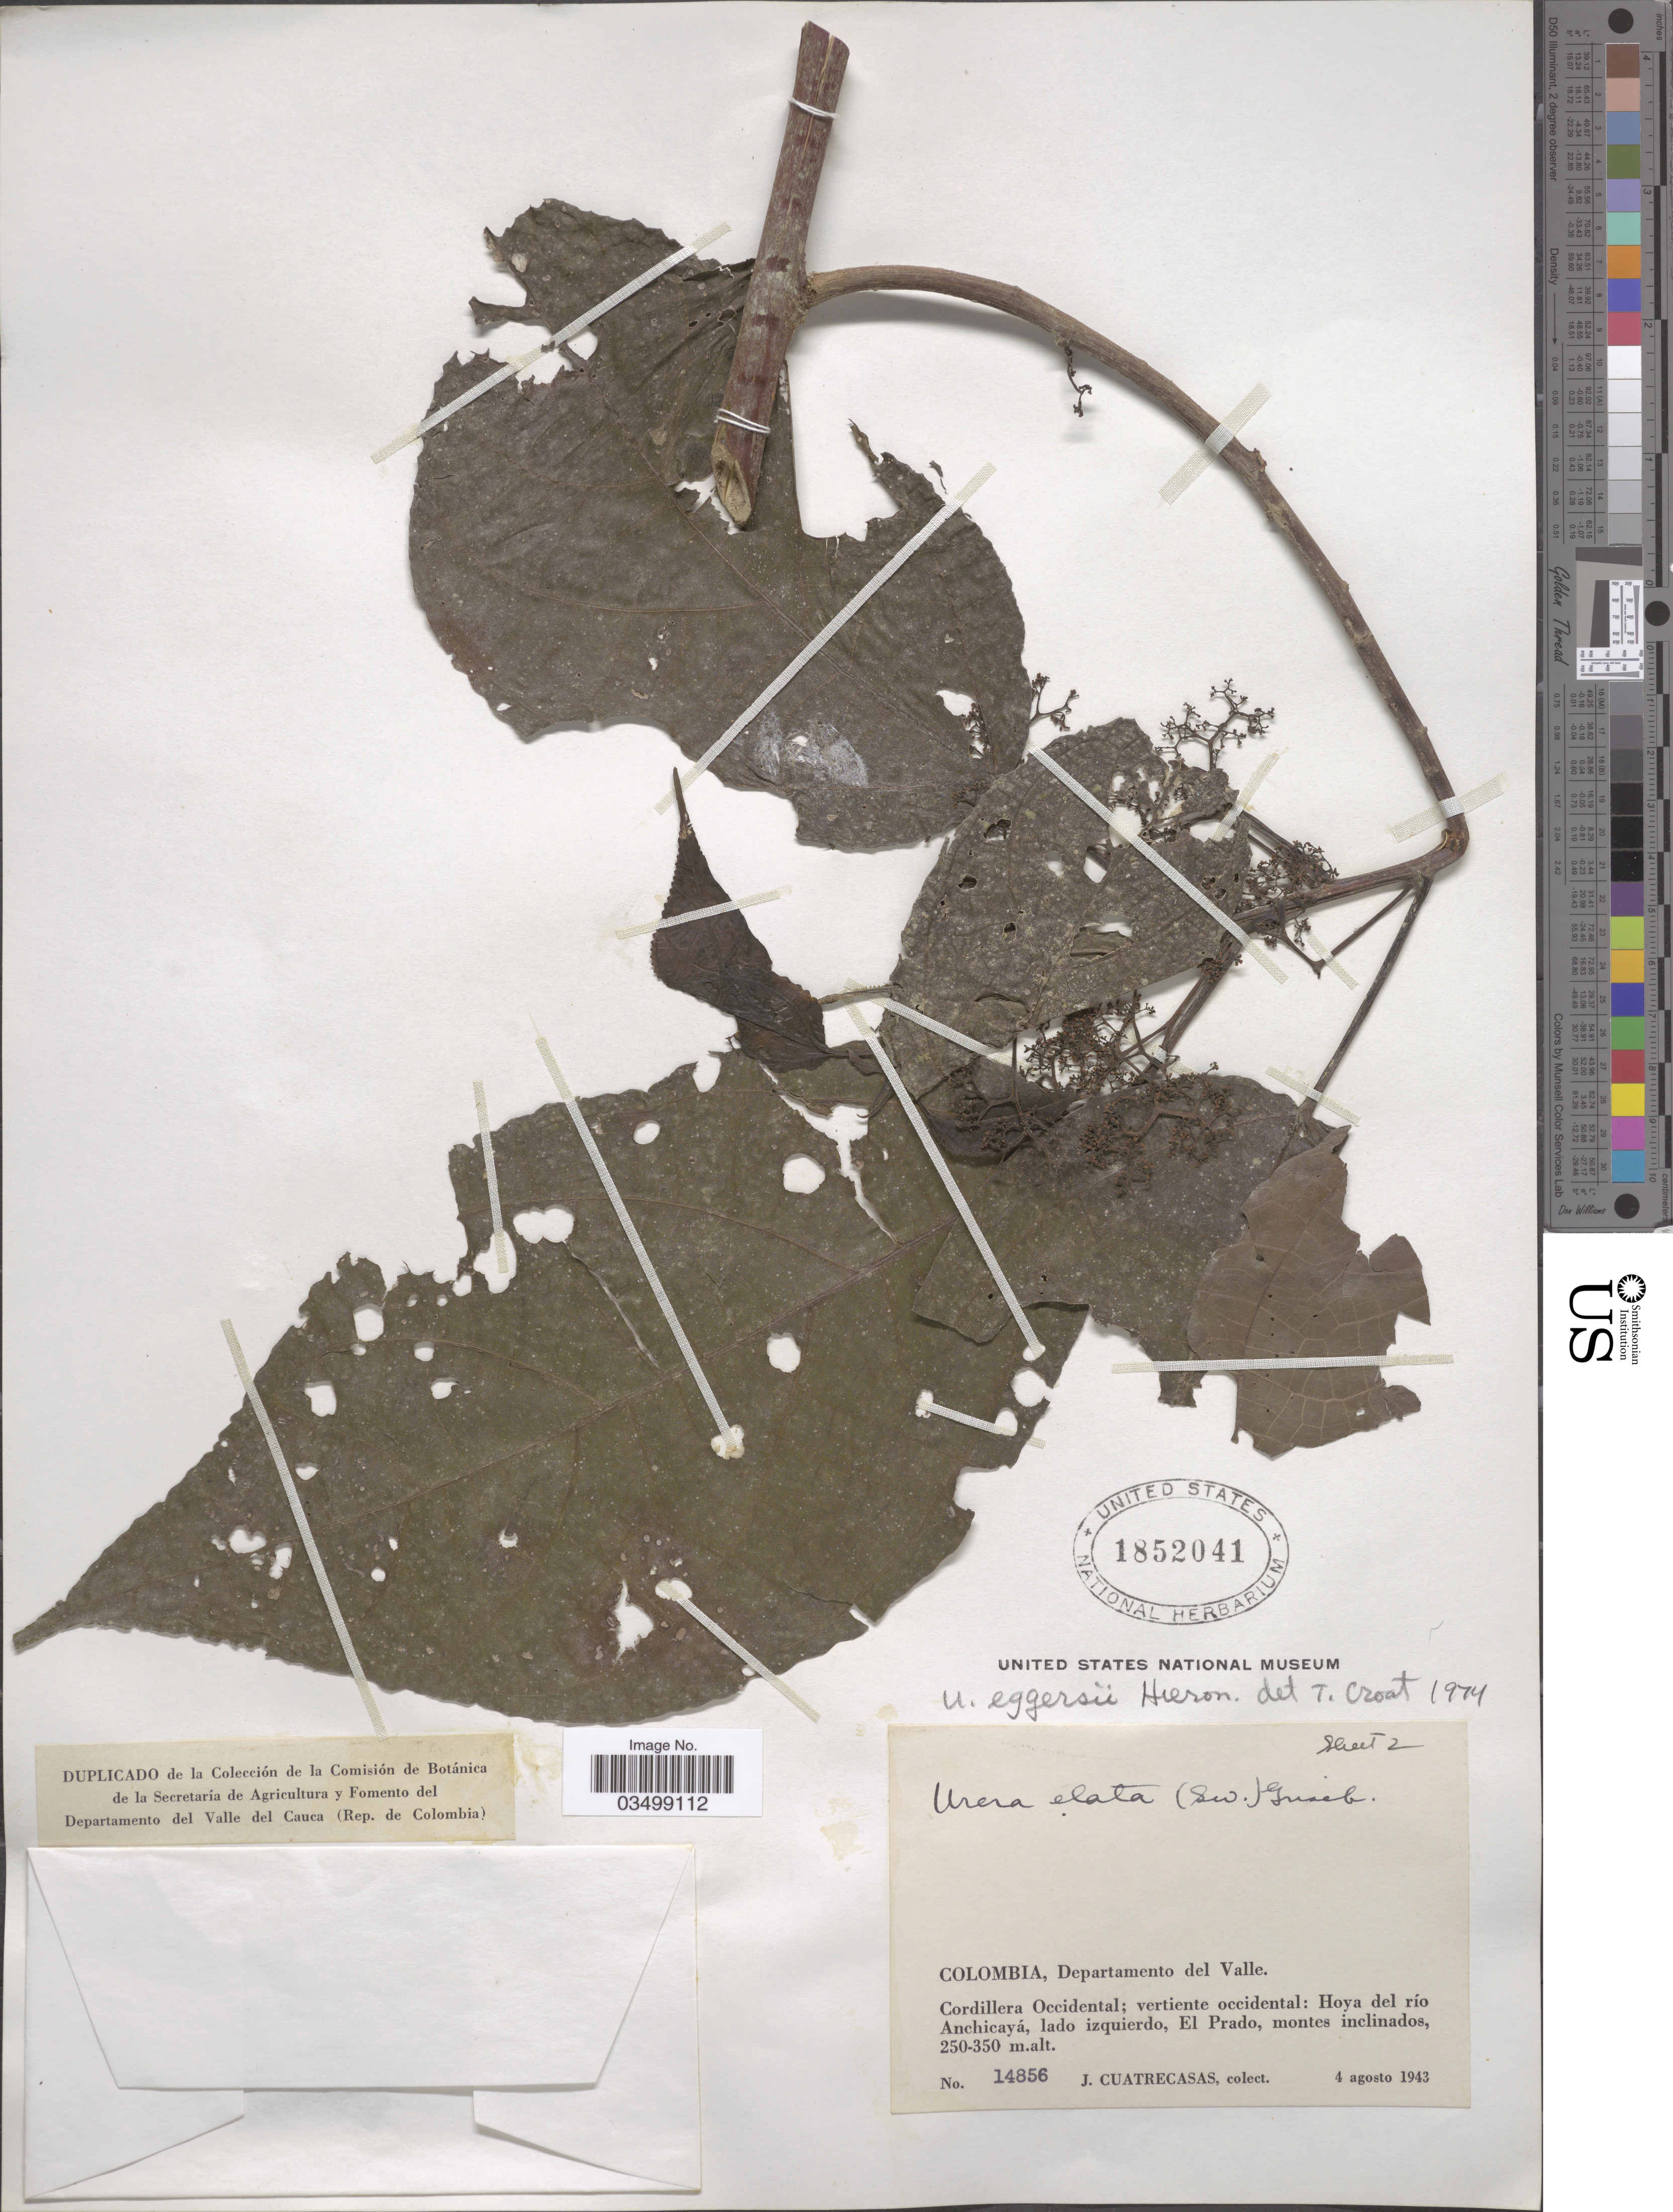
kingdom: Plantae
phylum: Tracheophyta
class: Magnoliopsida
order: Rosales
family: Urticaceae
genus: Urera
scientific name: Urera eggersii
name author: Hieron.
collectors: J. Cuatrecasas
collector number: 14856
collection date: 1943-08-04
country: Colombia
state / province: Valle del Cauca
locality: Departamento del Valle. Cordillera Occidental; vertiente occidental: Hoya del río Anchicayá, lado izquierdp, El Prado, montes inclinados.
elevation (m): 250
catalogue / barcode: US 1852041